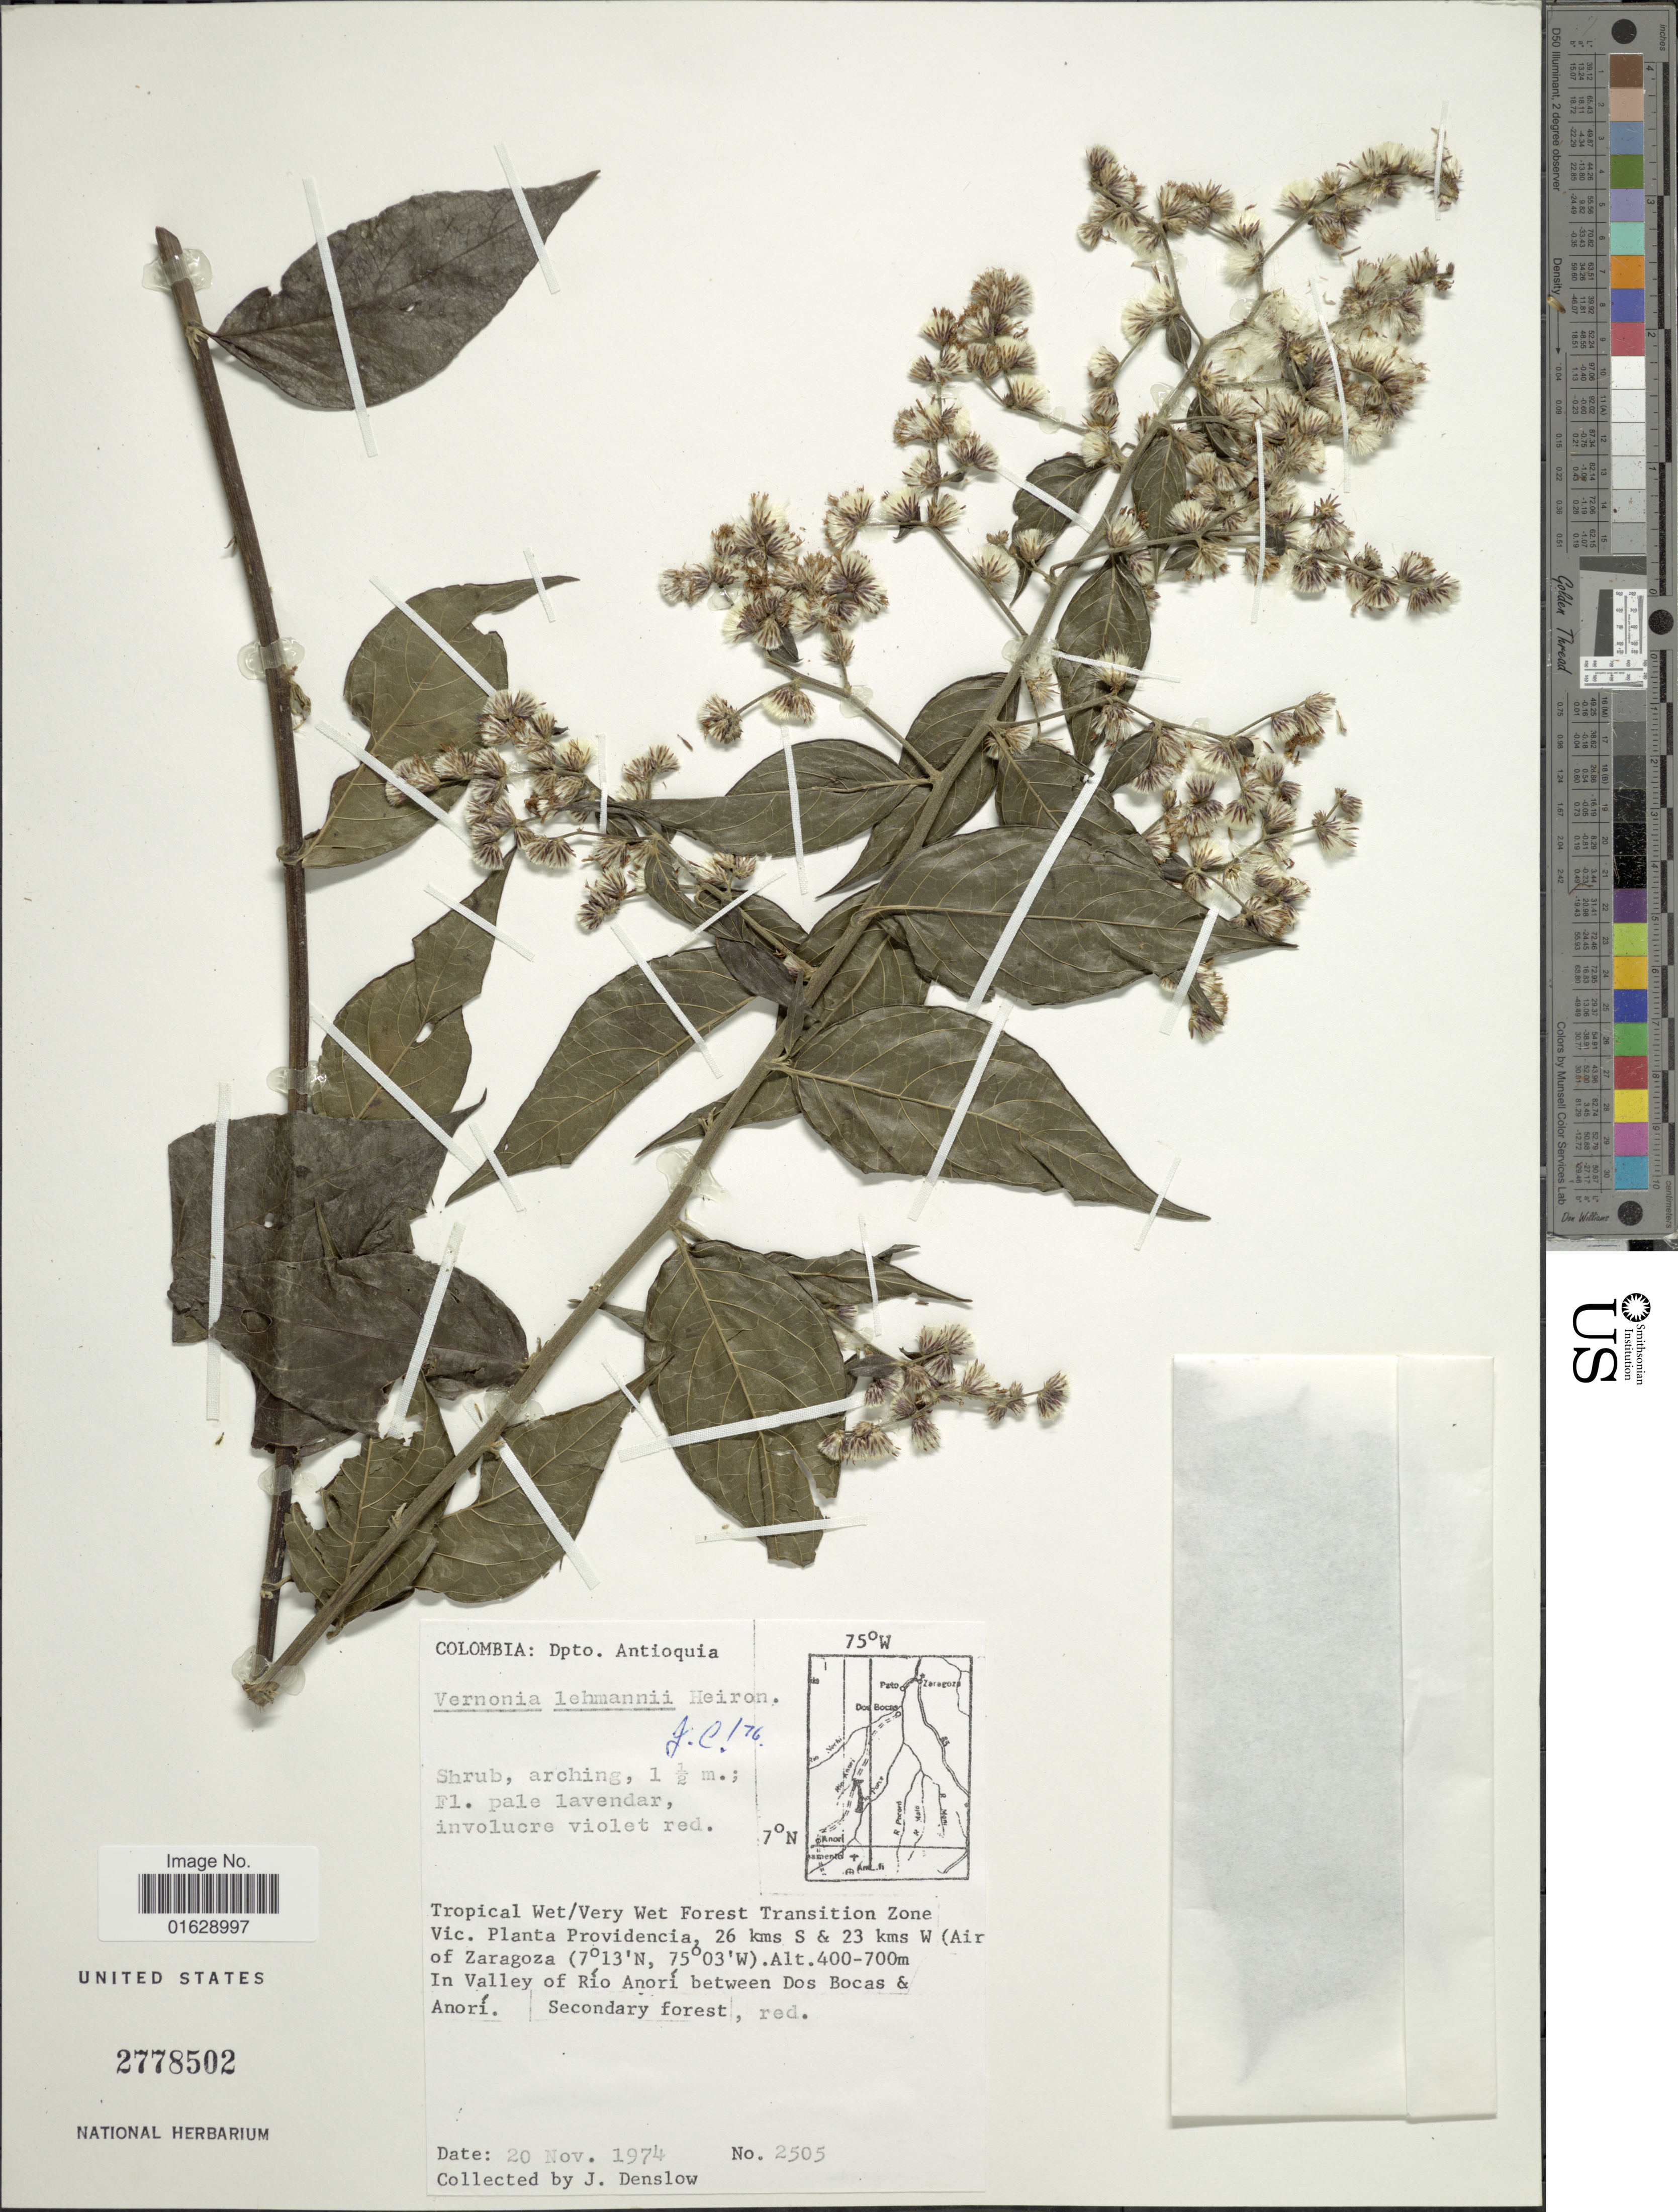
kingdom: Plantae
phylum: Tracheophyta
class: Magnoliopsida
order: Asterales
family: Asteraceae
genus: Lepidaploa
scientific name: Lepidaploa lehmannii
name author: (Hieron.) H. Rob.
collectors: J. Denslow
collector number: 2505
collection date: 1974-11-20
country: Colombia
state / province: Antioquia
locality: Dpto. Antioquia. Tropical Wet/Very Wet Forest Transition Zone Vic. Planta Providencia, 26 kms S & 23 kms W (Air of Zaragoza. In Valley of Rio Anori between Dos Bocas & Anori.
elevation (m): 400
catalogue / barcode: US 2778502